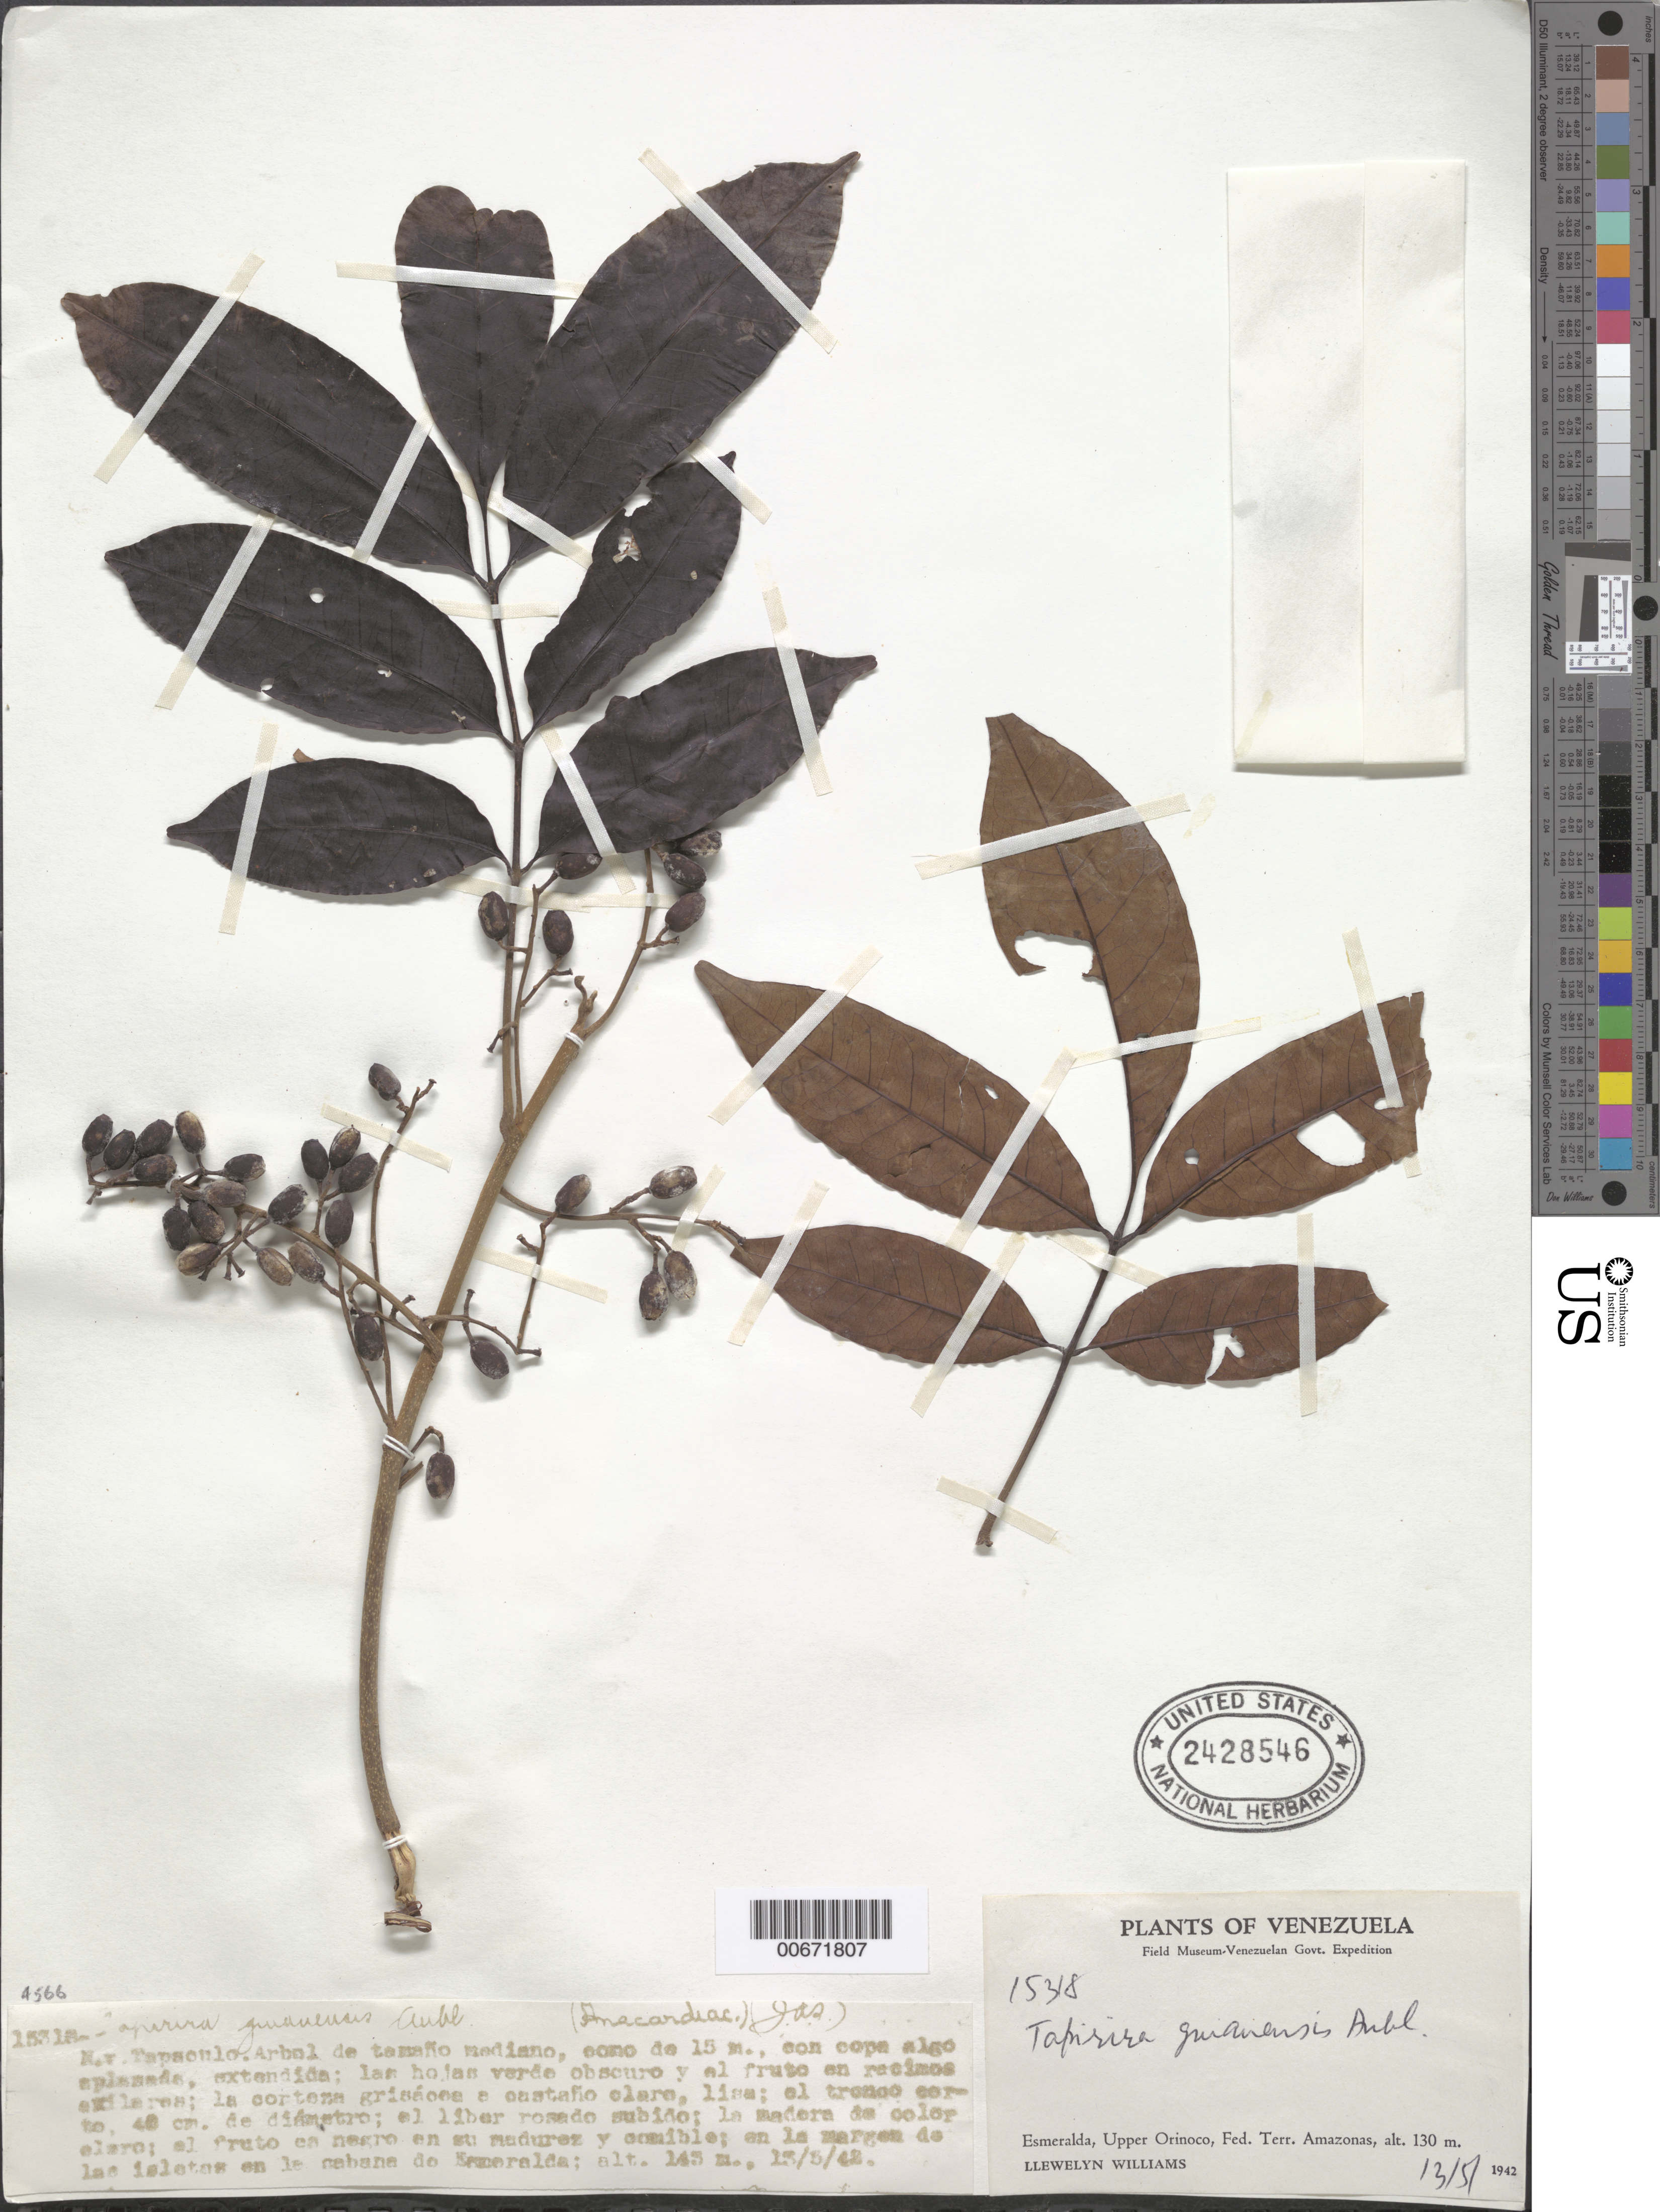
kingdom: Plantae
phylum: Tracheophyta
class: Magnoliopsida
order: Sapindales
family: Anacardiaceae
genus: Tapirira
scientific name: Tapirira sp.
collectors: Ll. Williams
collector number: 15318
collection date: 1942-05-13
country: Venezuela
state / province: Amazonas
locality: En la margen de las isletas en la cabana do Esmerlda. Esmeralda, Upper Orinoco, Fed. Terr. Amazonas.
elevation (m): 130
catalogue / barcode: US 2428546